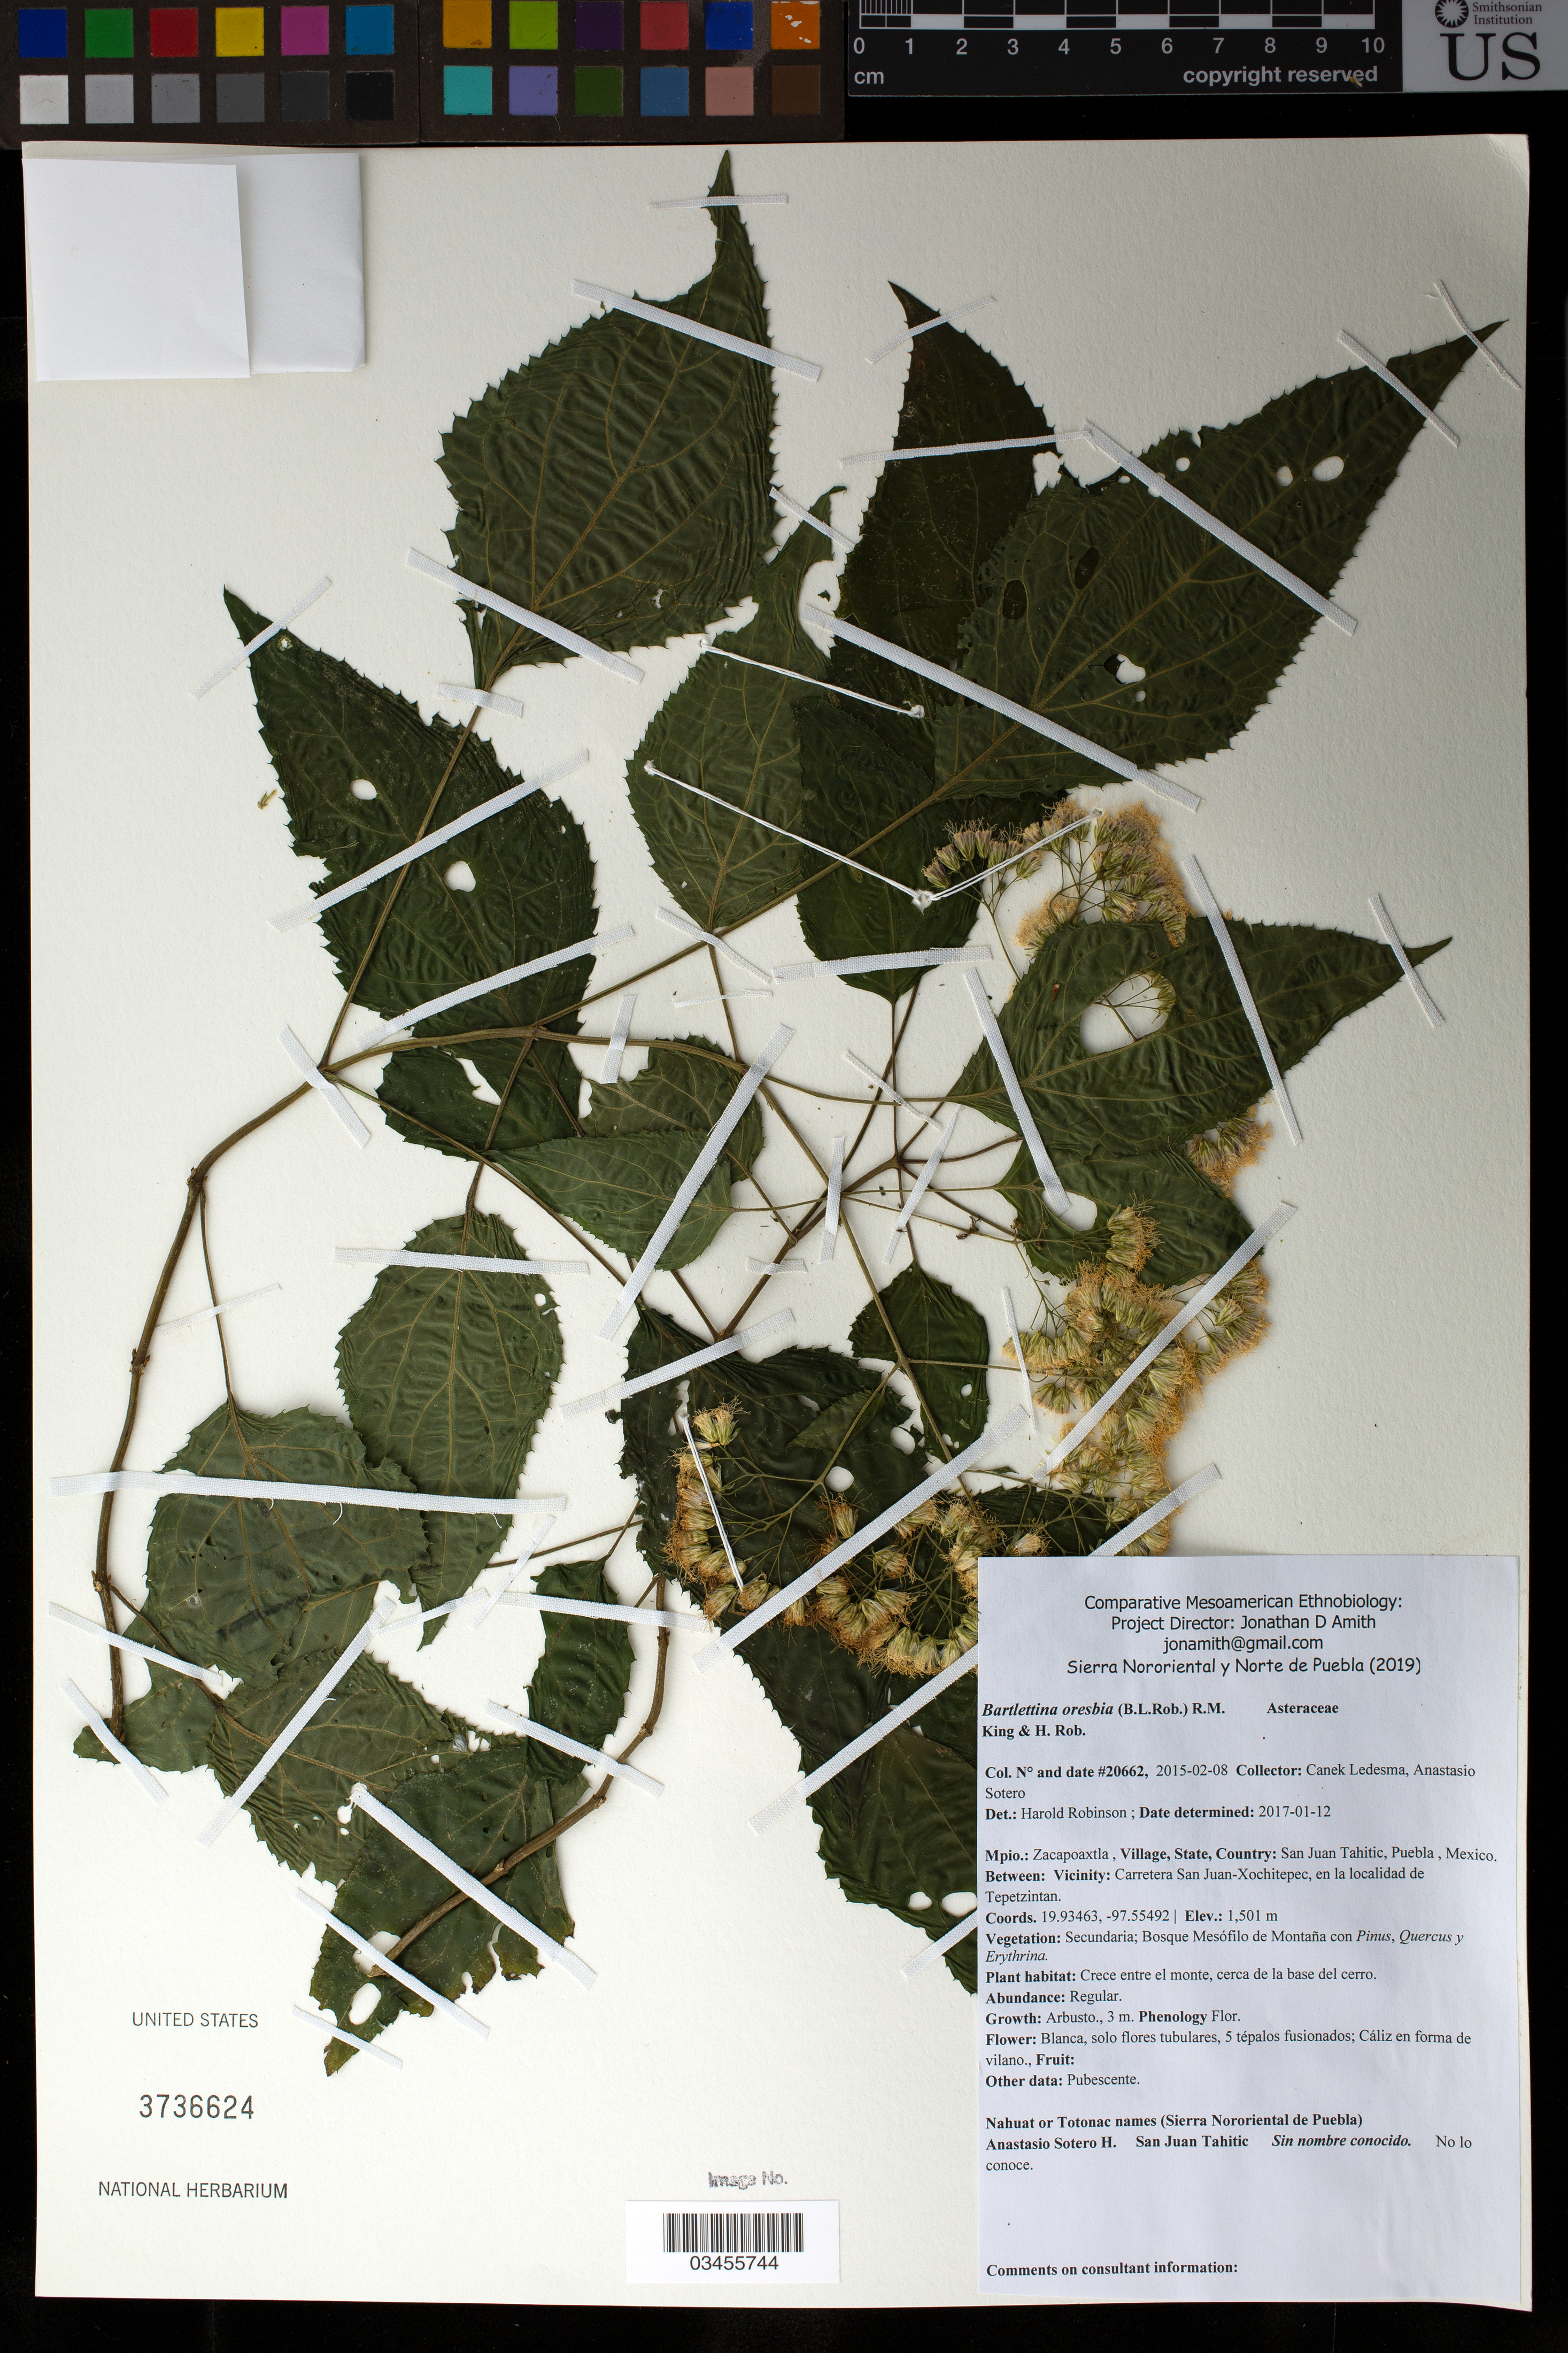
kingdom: Plantae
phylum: Tracheophyta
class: Magnoliopsida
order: Asterales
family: Asteraceae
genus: Bartlettina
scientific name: Bartlettina oresbia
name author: (B.L. Rob.) R.M. King & H. Rob.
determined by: Robinson, Harold E., (US)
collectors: Canek Ledesma C. & A. Sotero H.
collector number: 20662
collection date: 2015-02-08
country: México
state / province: Puebla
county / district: Zacapoaxtla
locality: PUEBLO: San Juan Tahitic; LOCALIDAD EXACTA: Carretera San Juan-Xochitepec, en la localidad de Tepetzintan.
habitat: Bosque mesófilo de montaña con Pinus, Quercus y Erythrina | Crece entre el monte, cerca de la base del cerro.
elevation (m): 1501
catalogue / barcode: US 3736624